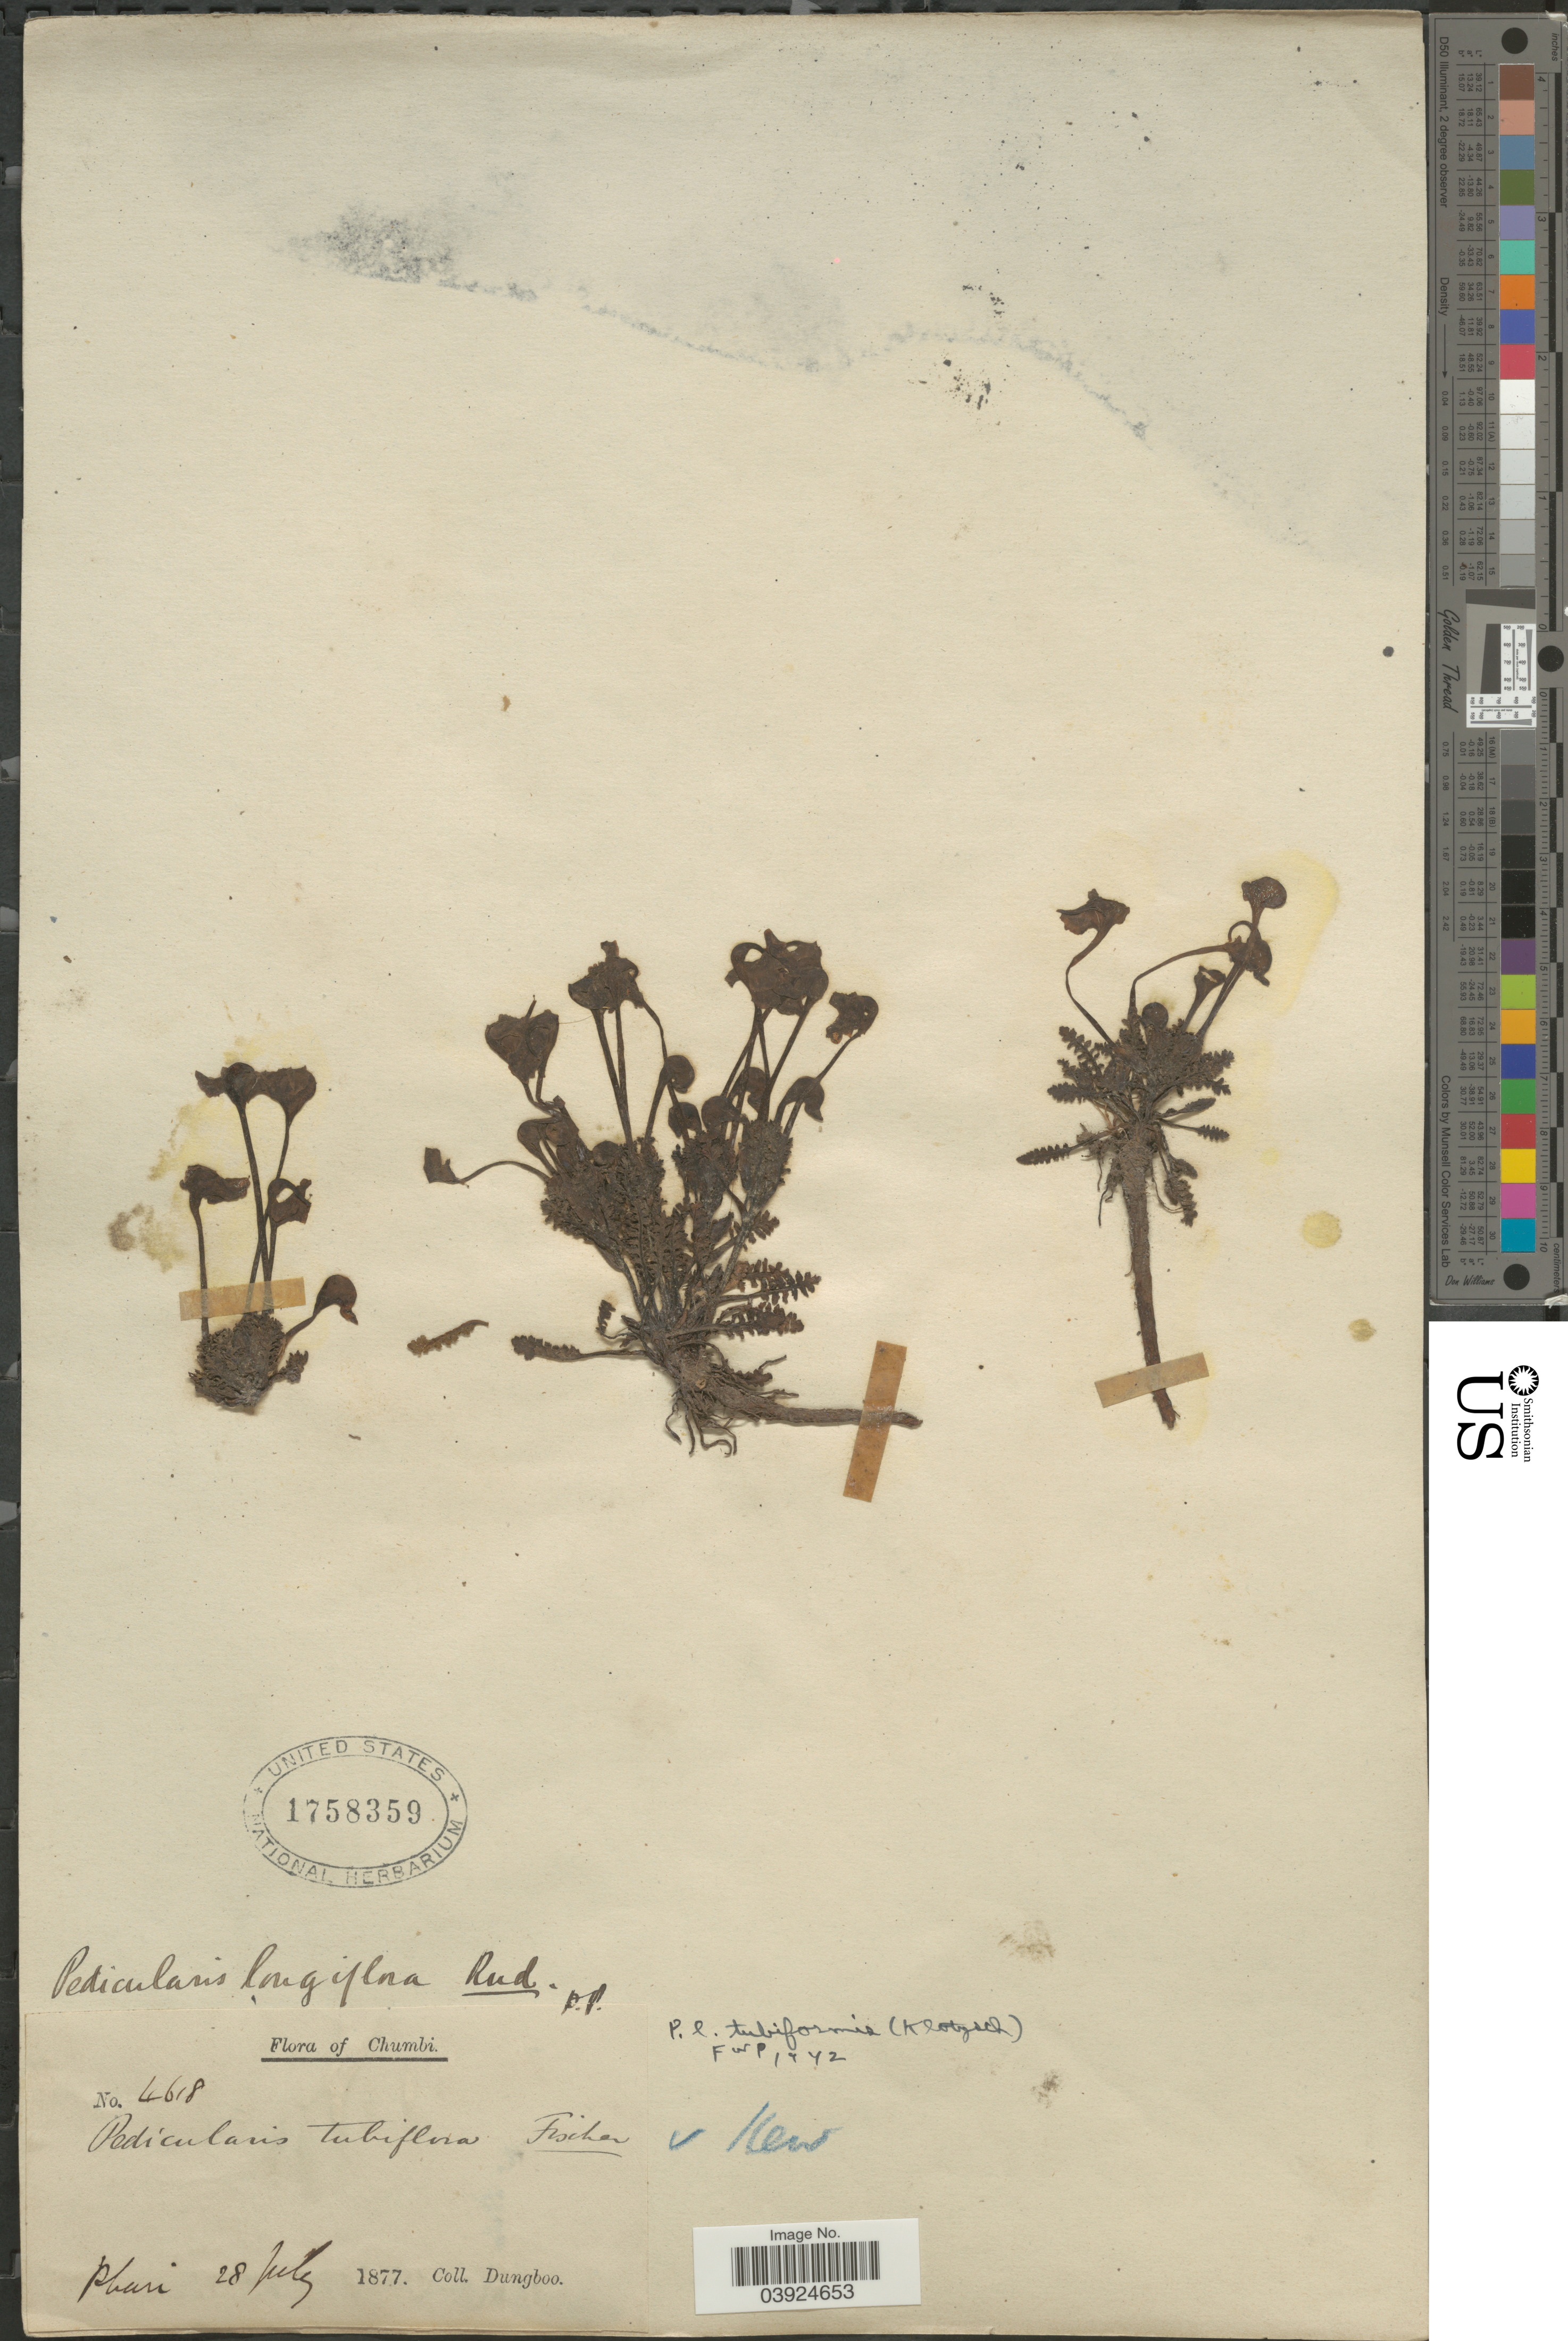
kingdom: Plantae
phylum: Tracheophyta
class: Magnoliopsida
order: Lamiales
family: Orobanchaceae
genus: Pedicularis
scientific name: Pedicularis longiflora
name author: Rudolph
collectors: Dungboo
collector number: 4618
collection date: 1877-07-28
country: China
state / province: Xizang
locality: Chumbi. Phari.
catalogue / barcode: US 1758359